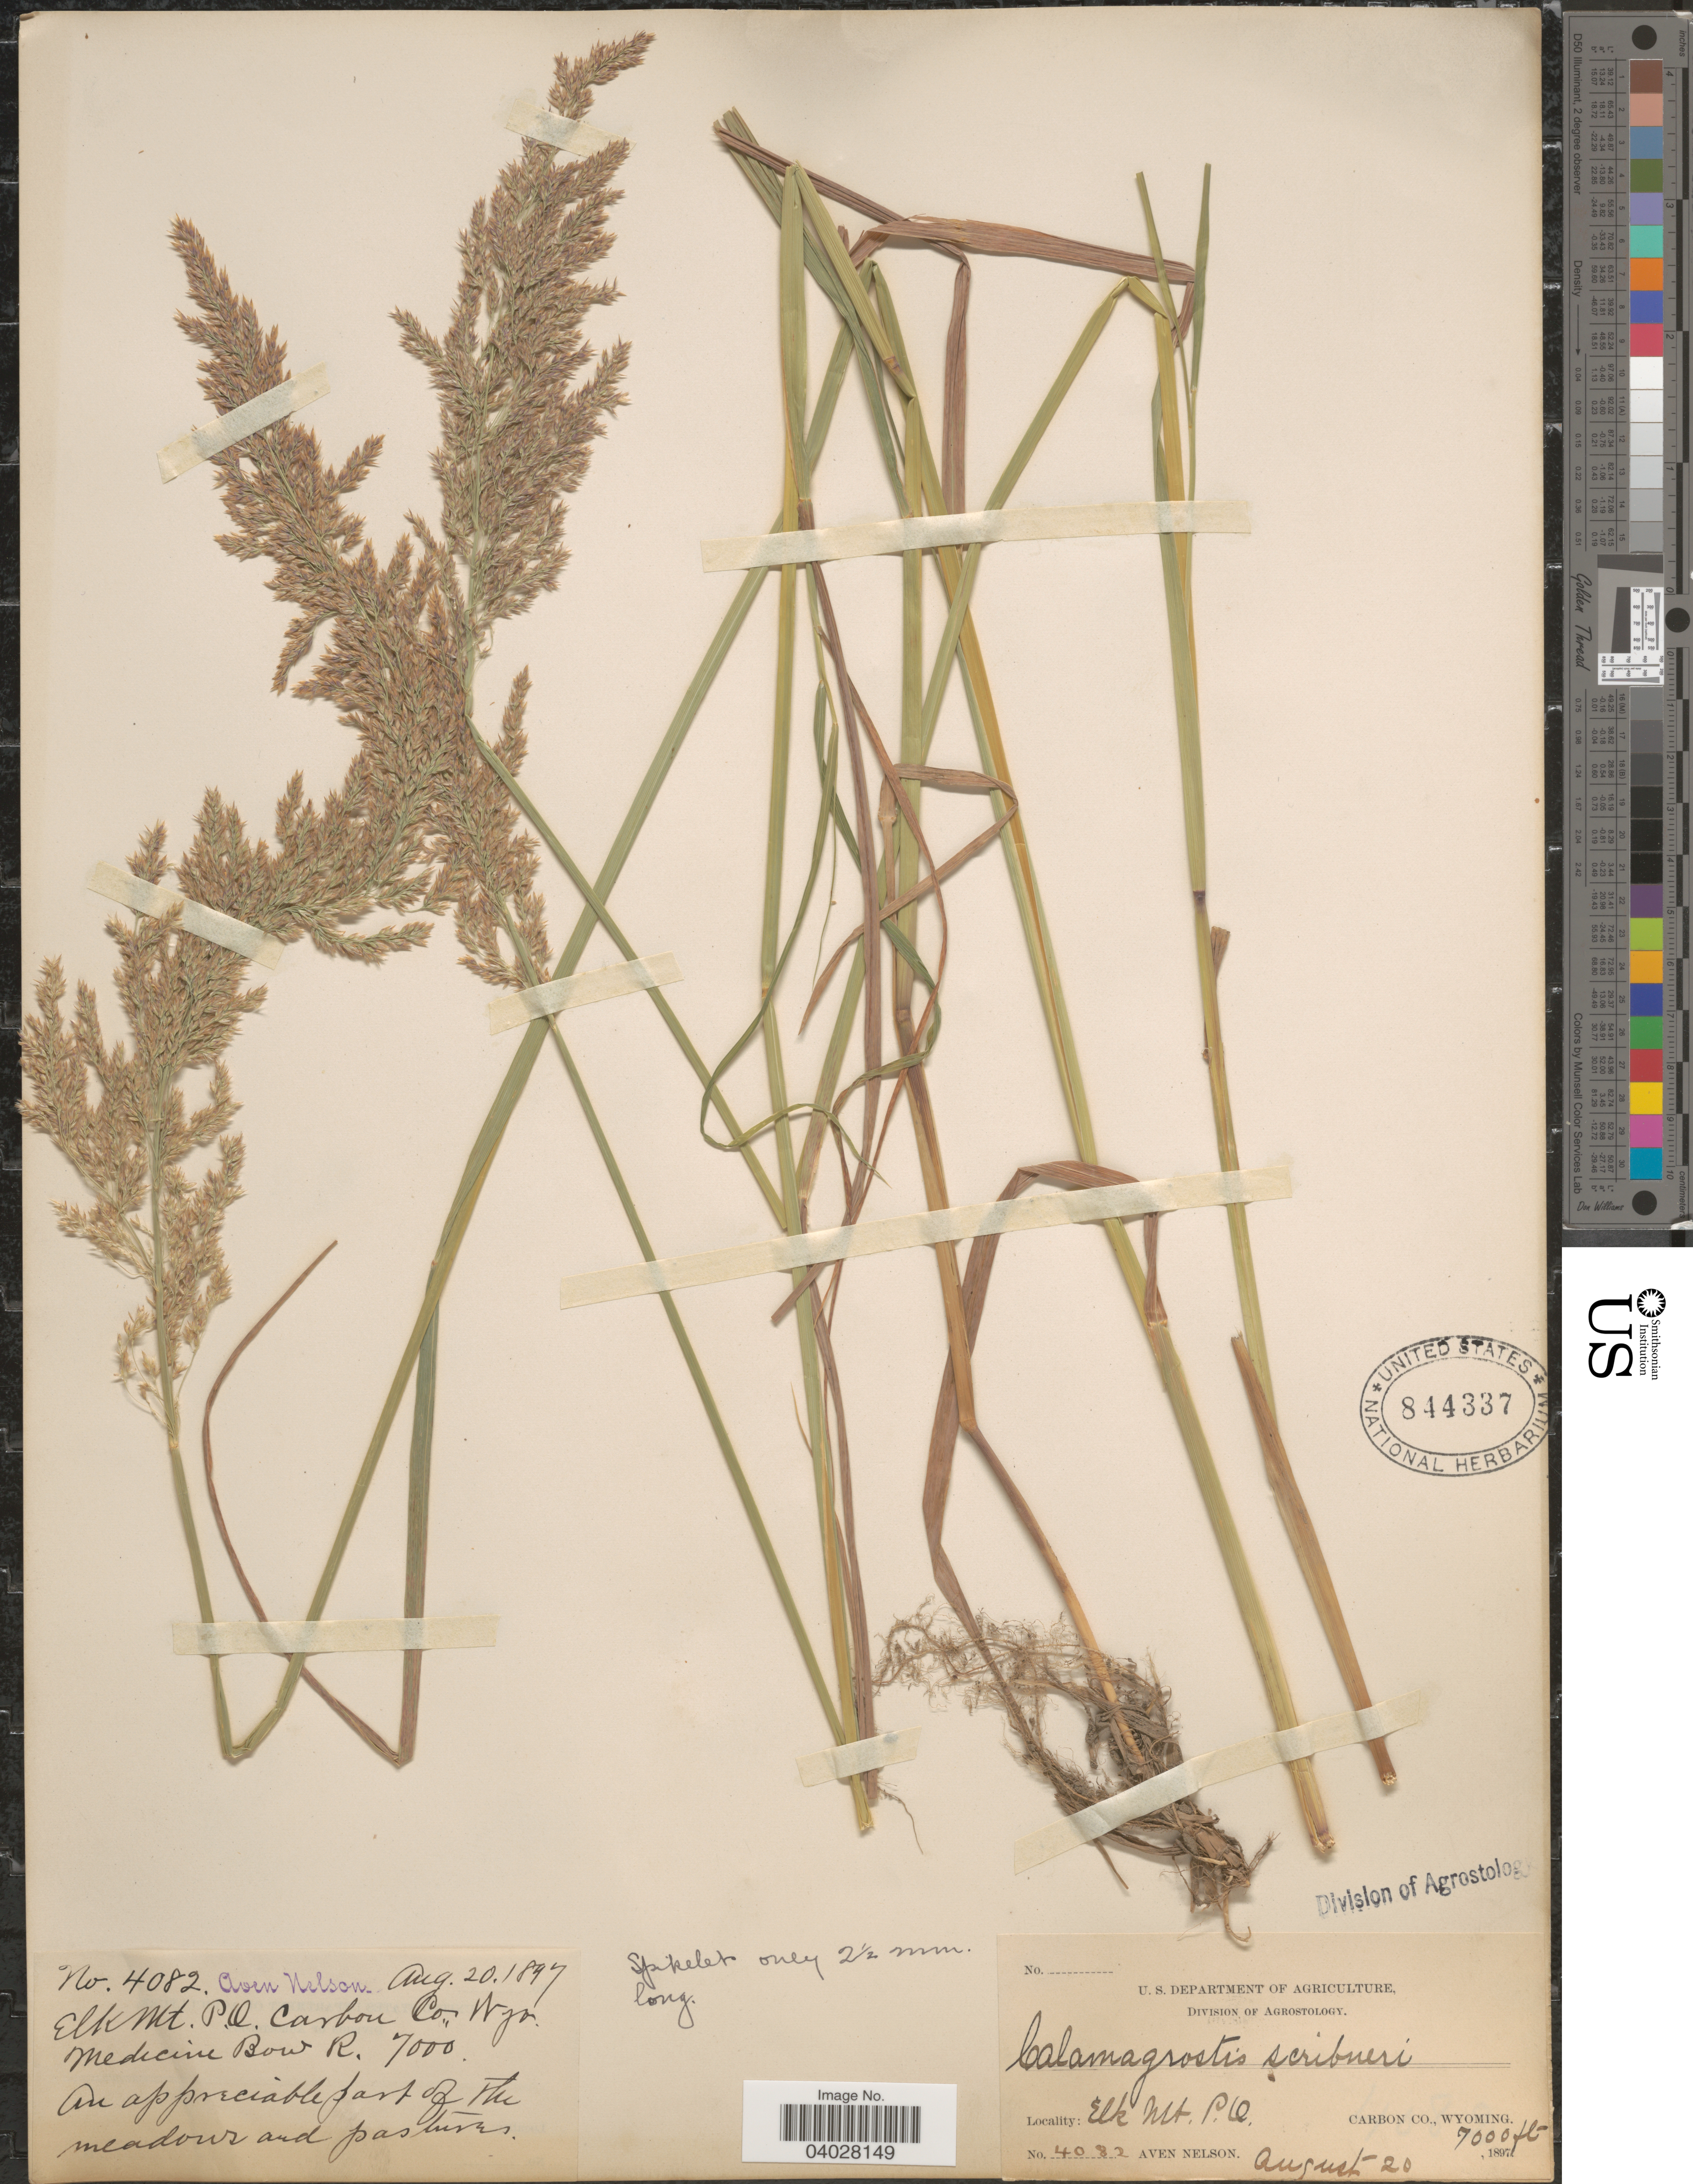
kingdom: Plantae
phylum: Tracheophyta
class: Liliopsida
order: Poales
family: Poaceae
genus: Calamagrostis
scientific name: Calamagrostis canadensis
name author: (Michx.) P. Beauv.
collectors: A. Nelson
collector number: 4082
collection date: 1897-08-20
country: United States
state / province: Wyoming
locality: Elk Mt. P. O. Carbon Co. Medicine Bow R.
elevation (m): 2134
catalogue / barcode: US 844337